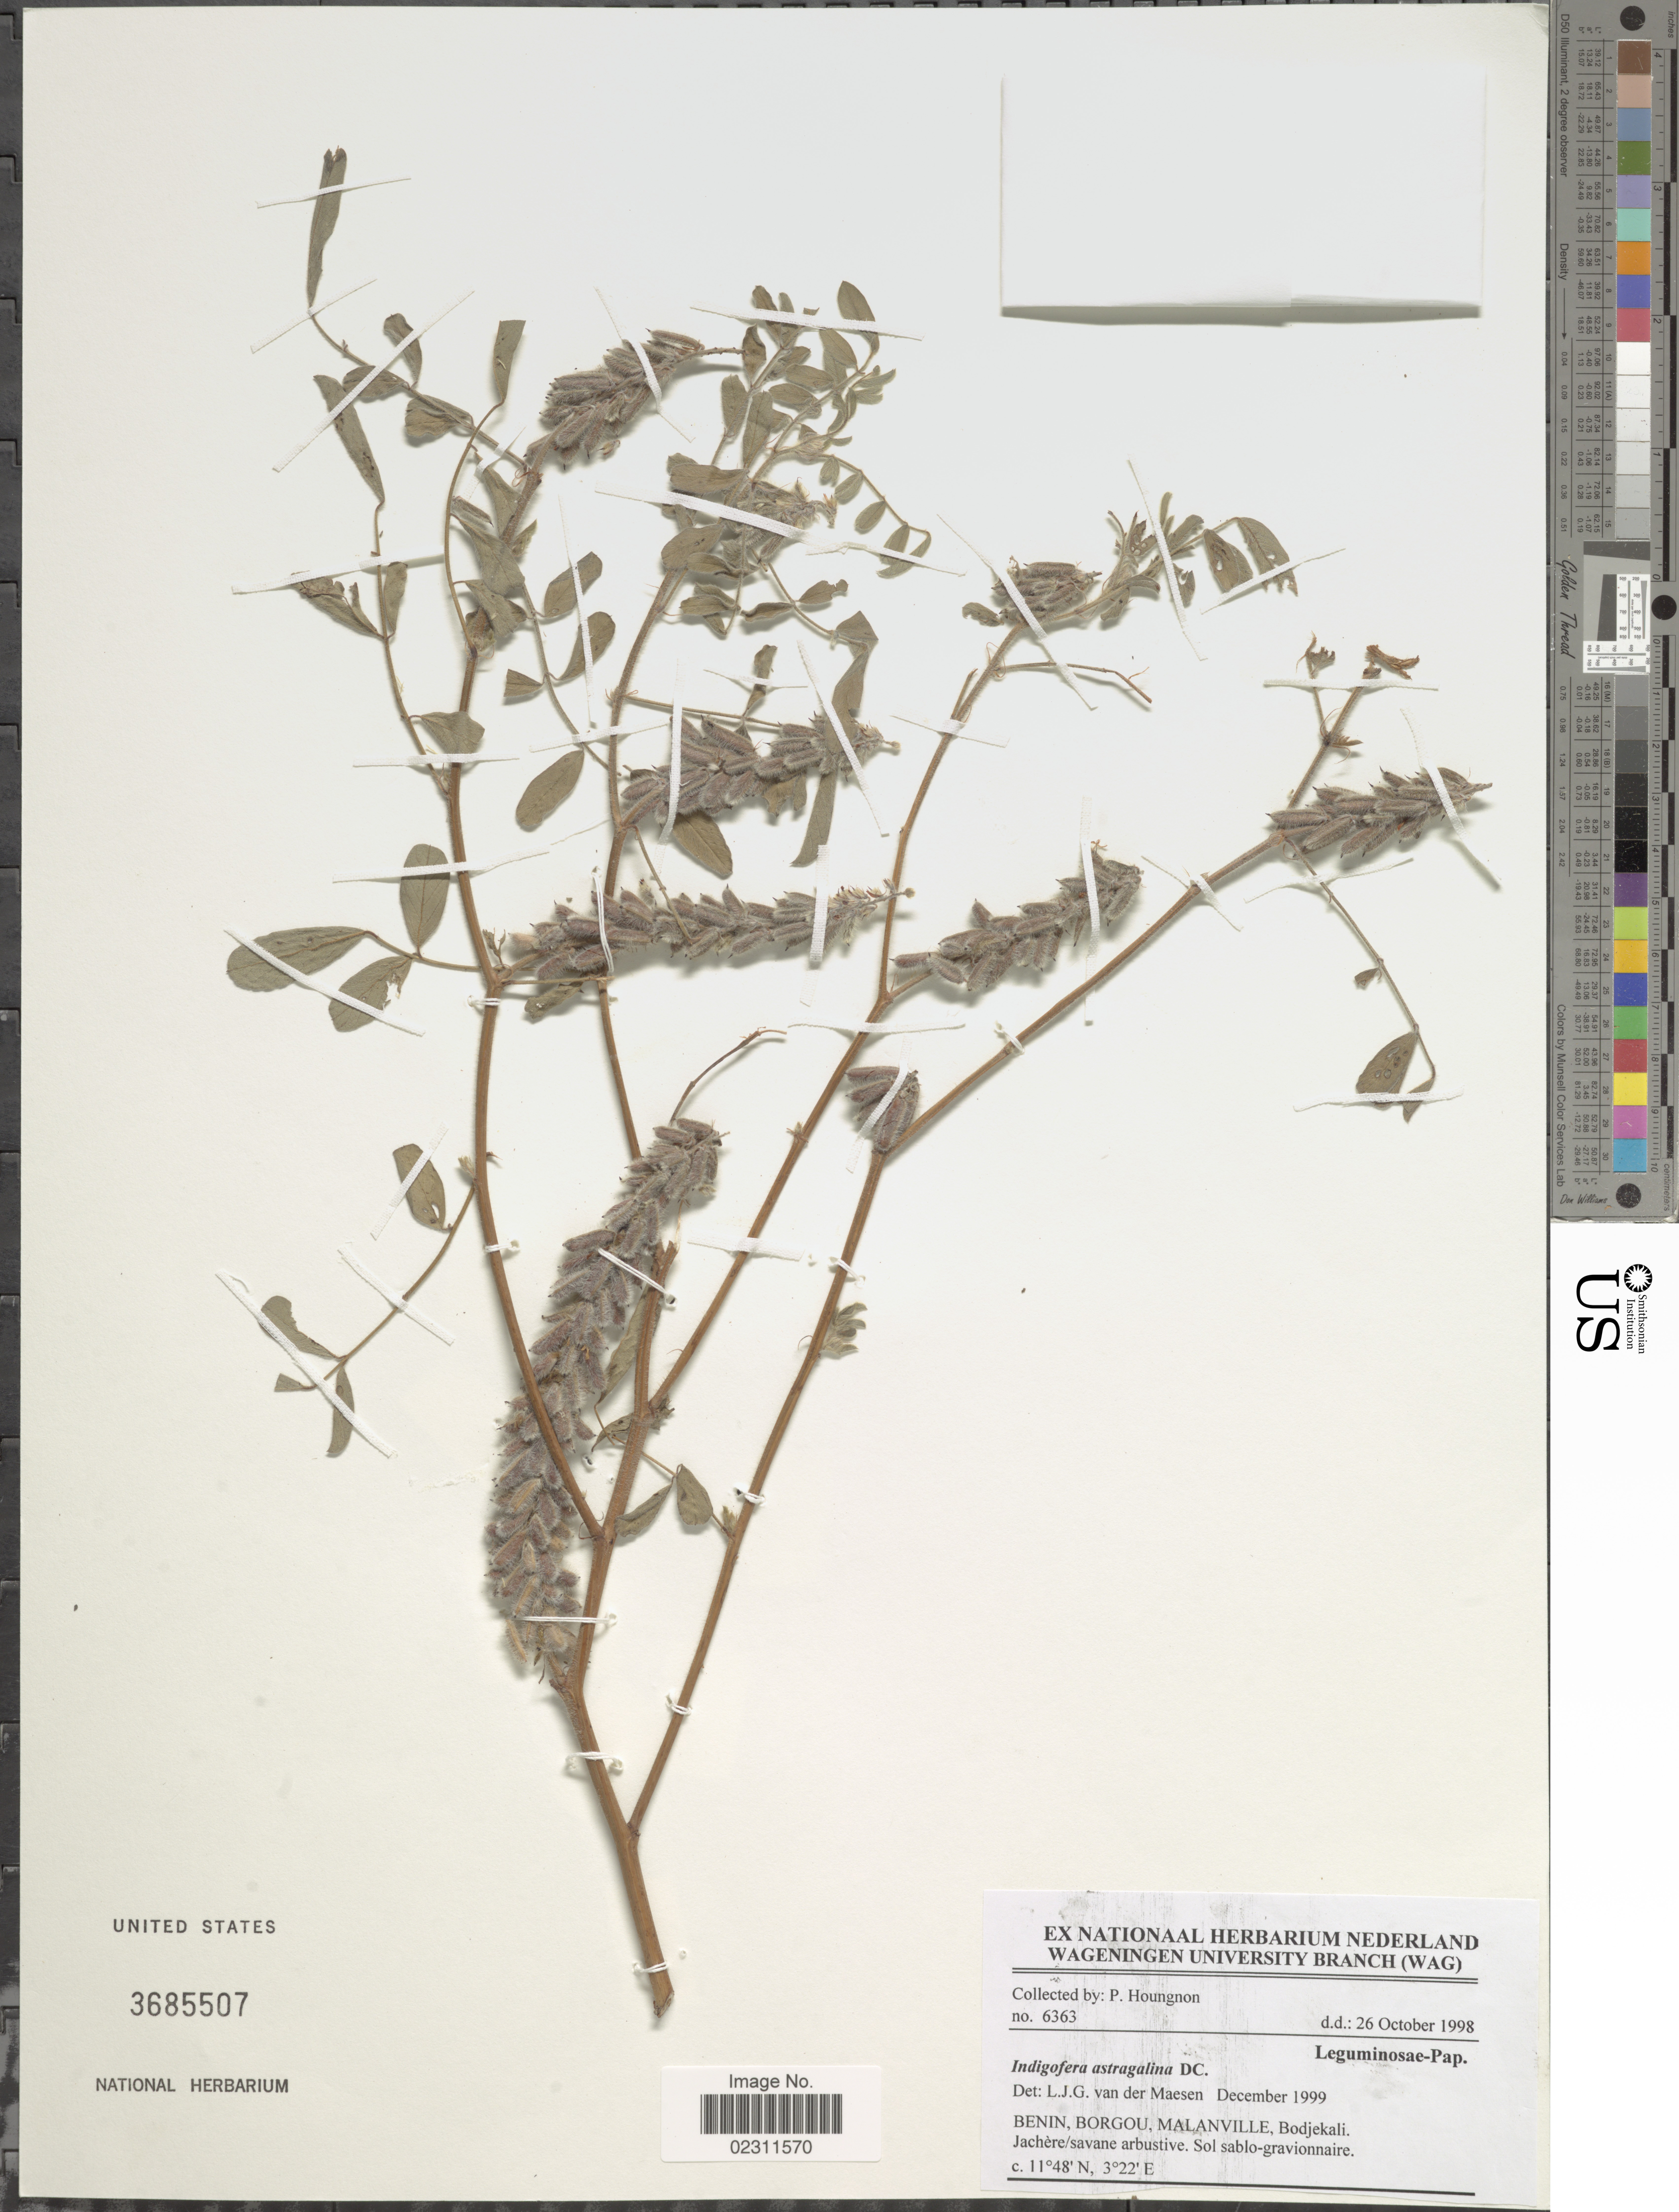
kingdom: Plantae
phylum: Tracheophyta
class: Magnoliopsida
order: Fabales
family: Fabaceae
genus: Indigofera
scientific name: Indigofera astrogalina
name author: DC.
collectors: P. Houngnon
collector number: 6363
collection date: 1998-10-26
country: Benin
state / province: Borgou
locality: Malanville, Bodjekali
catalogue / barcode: US 3685507